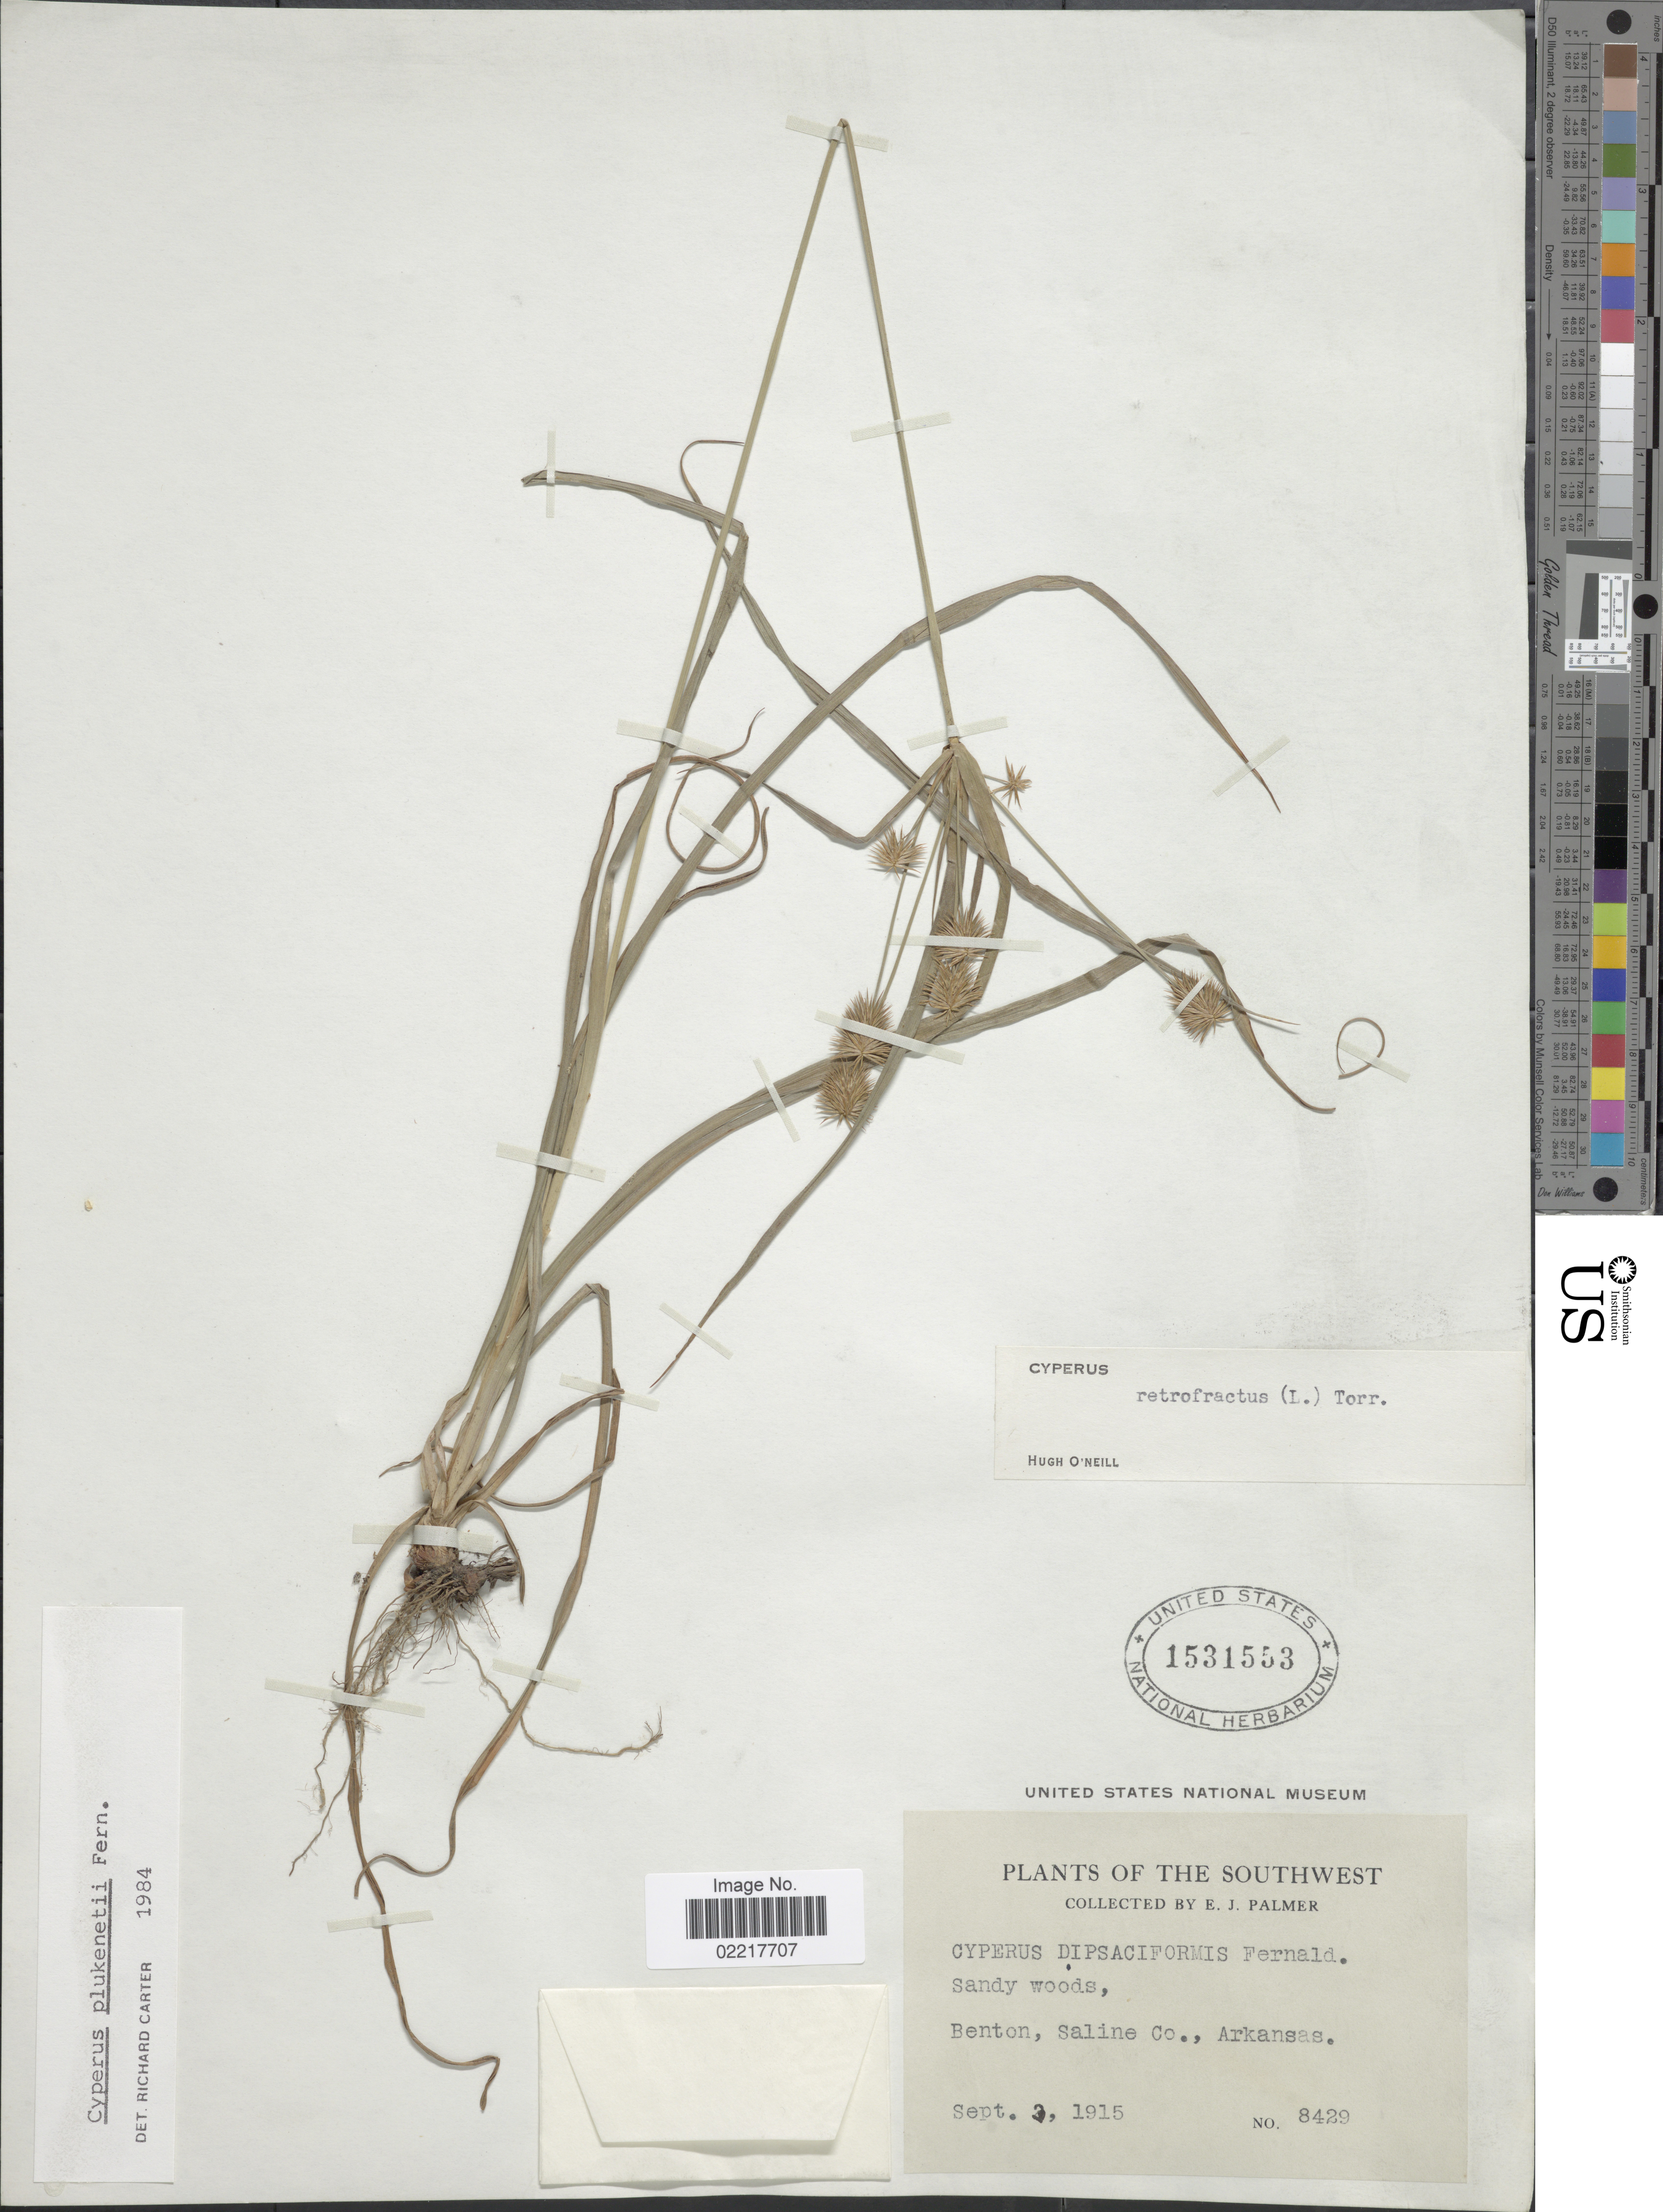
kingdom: Plantae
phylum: Tracheophyta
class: Liliopsida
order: Poales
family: Cyperaceae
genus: Cyperus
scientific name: Cyperus plukenetii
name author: Fernald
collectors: E. J. Palmer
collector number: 8429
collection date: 1915-09-03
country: United States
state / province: Arkansas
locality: Benton, Saline Co.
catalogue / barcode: US 1531553